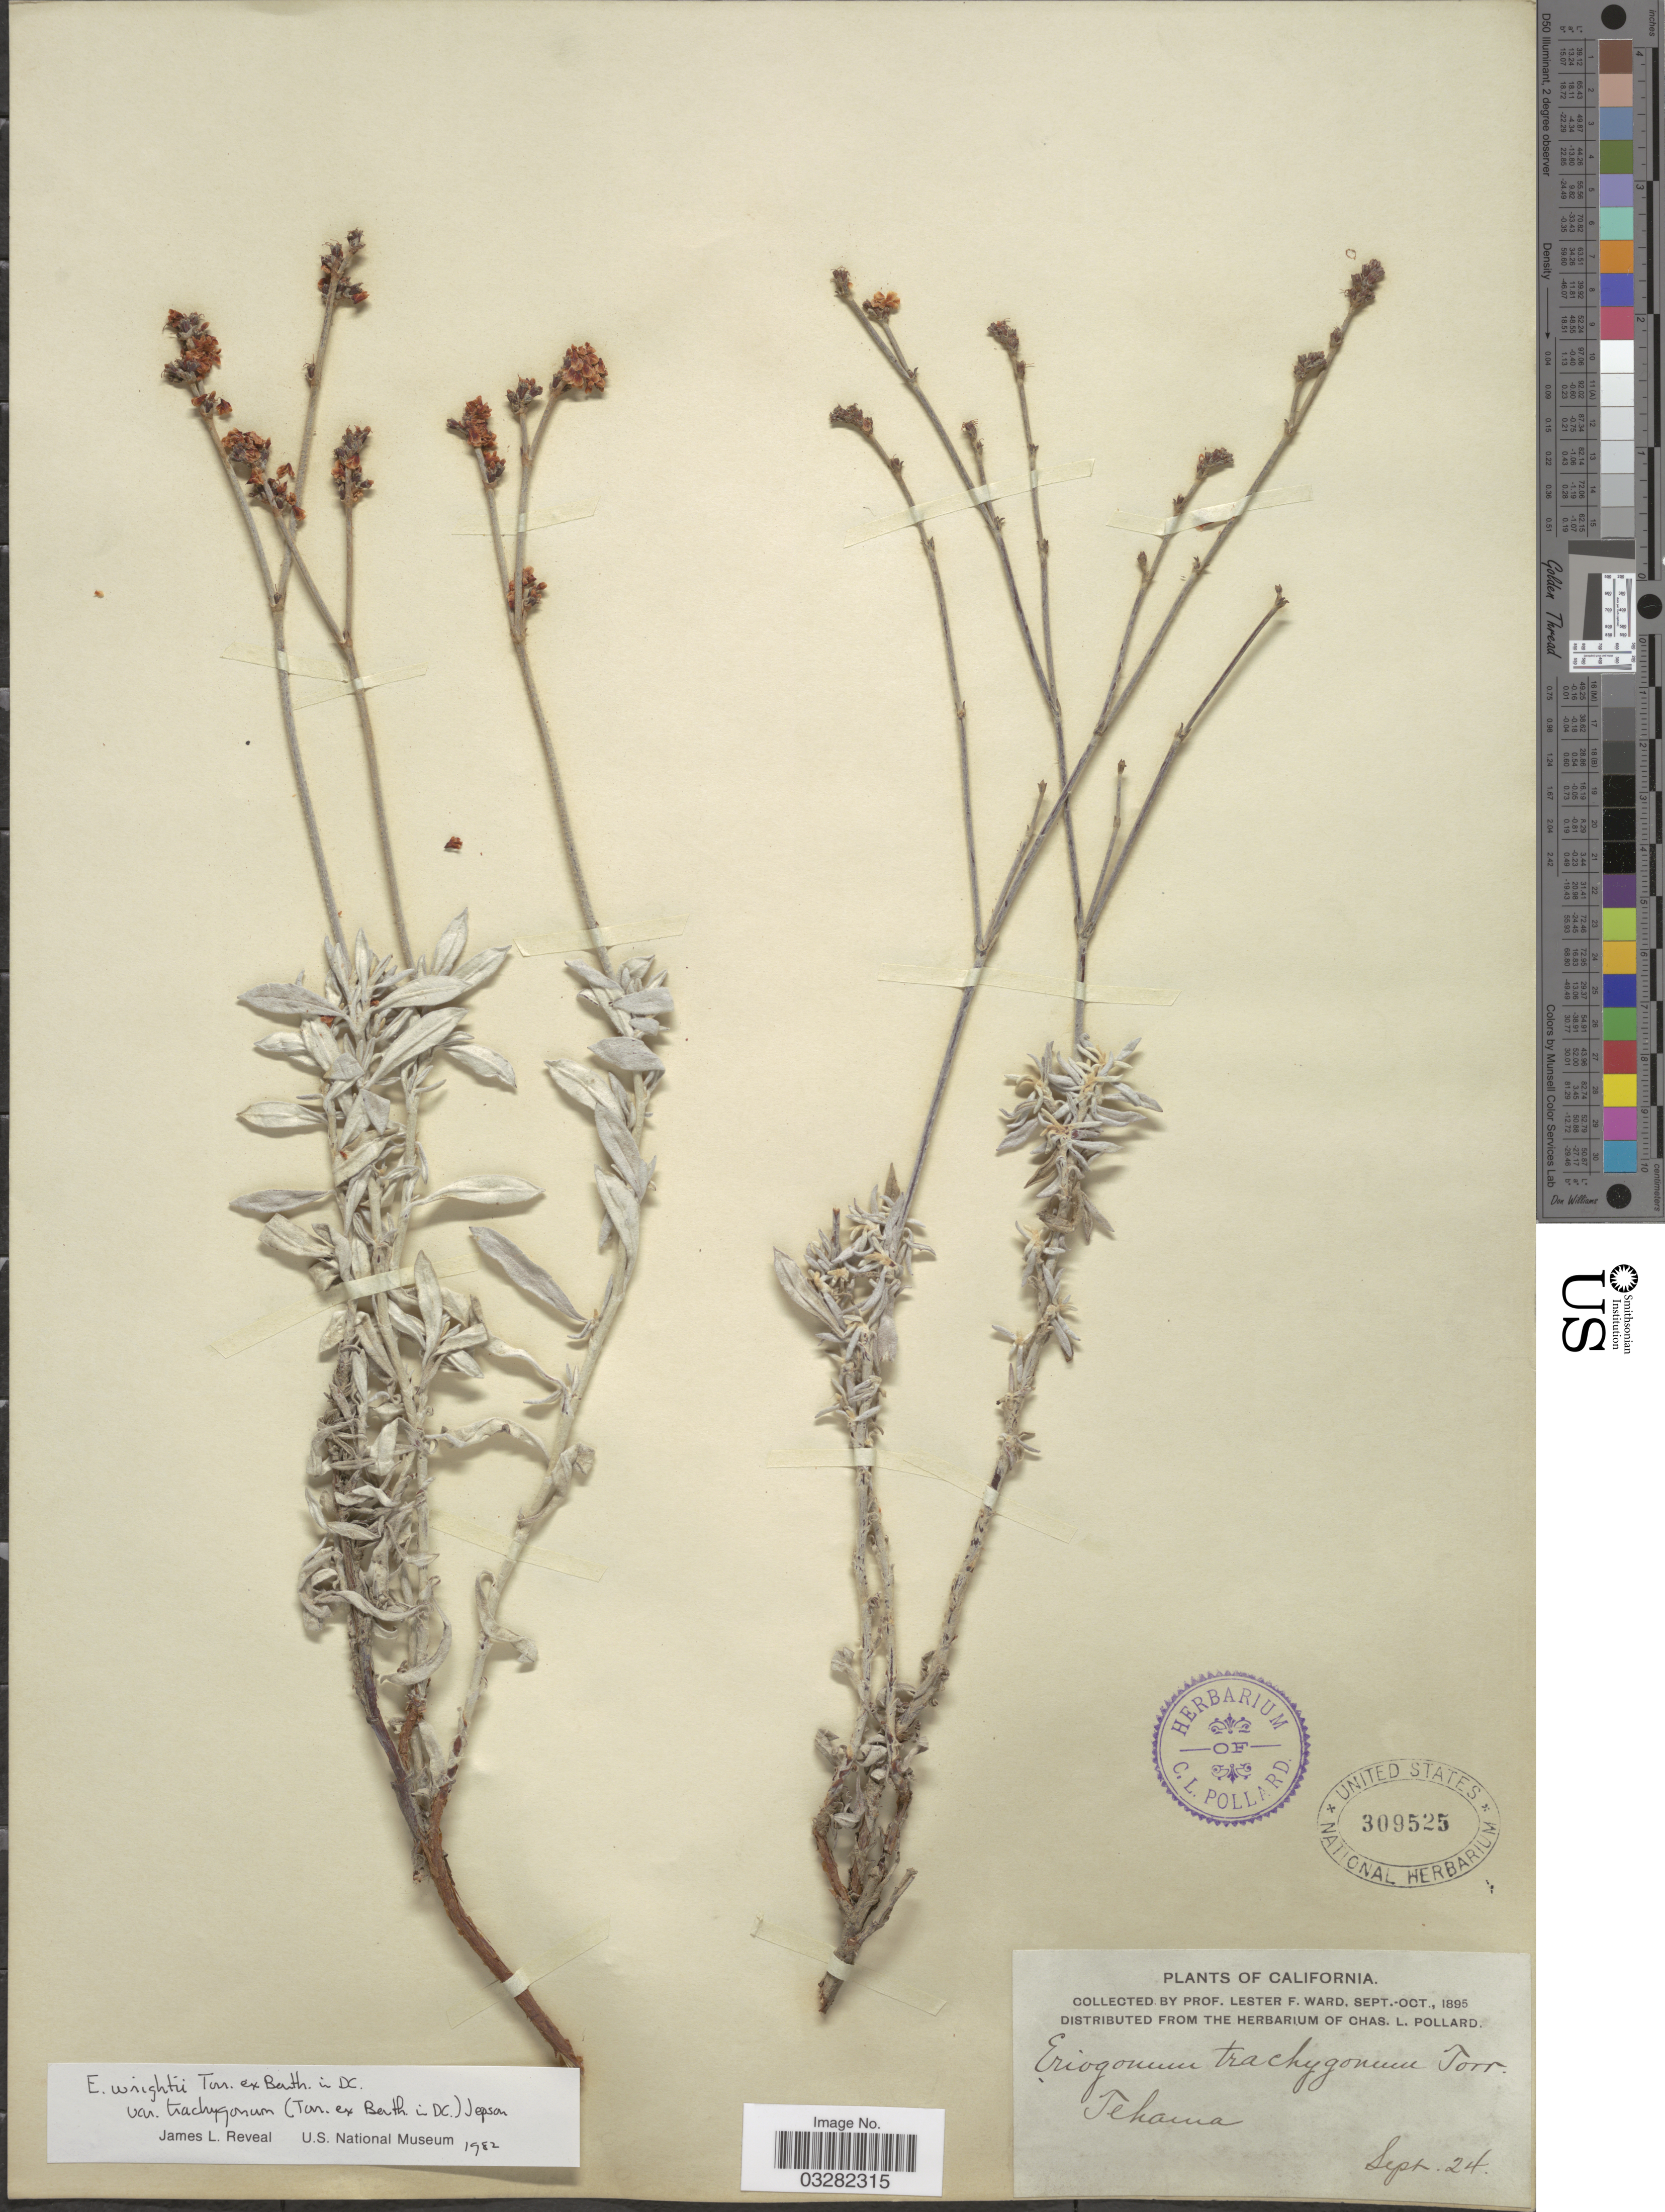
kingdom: Plantae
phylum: Tracheophyta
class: Magnoliopsida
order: Caryophyllales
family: Polygonaceae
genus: Eriogonum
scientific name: Eriogonum wrightii var. trachygonum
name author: (Torr. ex Benth.) Jeps.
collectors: L. F. Ward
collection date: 1895-09-24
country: United States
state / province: California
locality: Tehama.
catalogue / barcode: US 309525